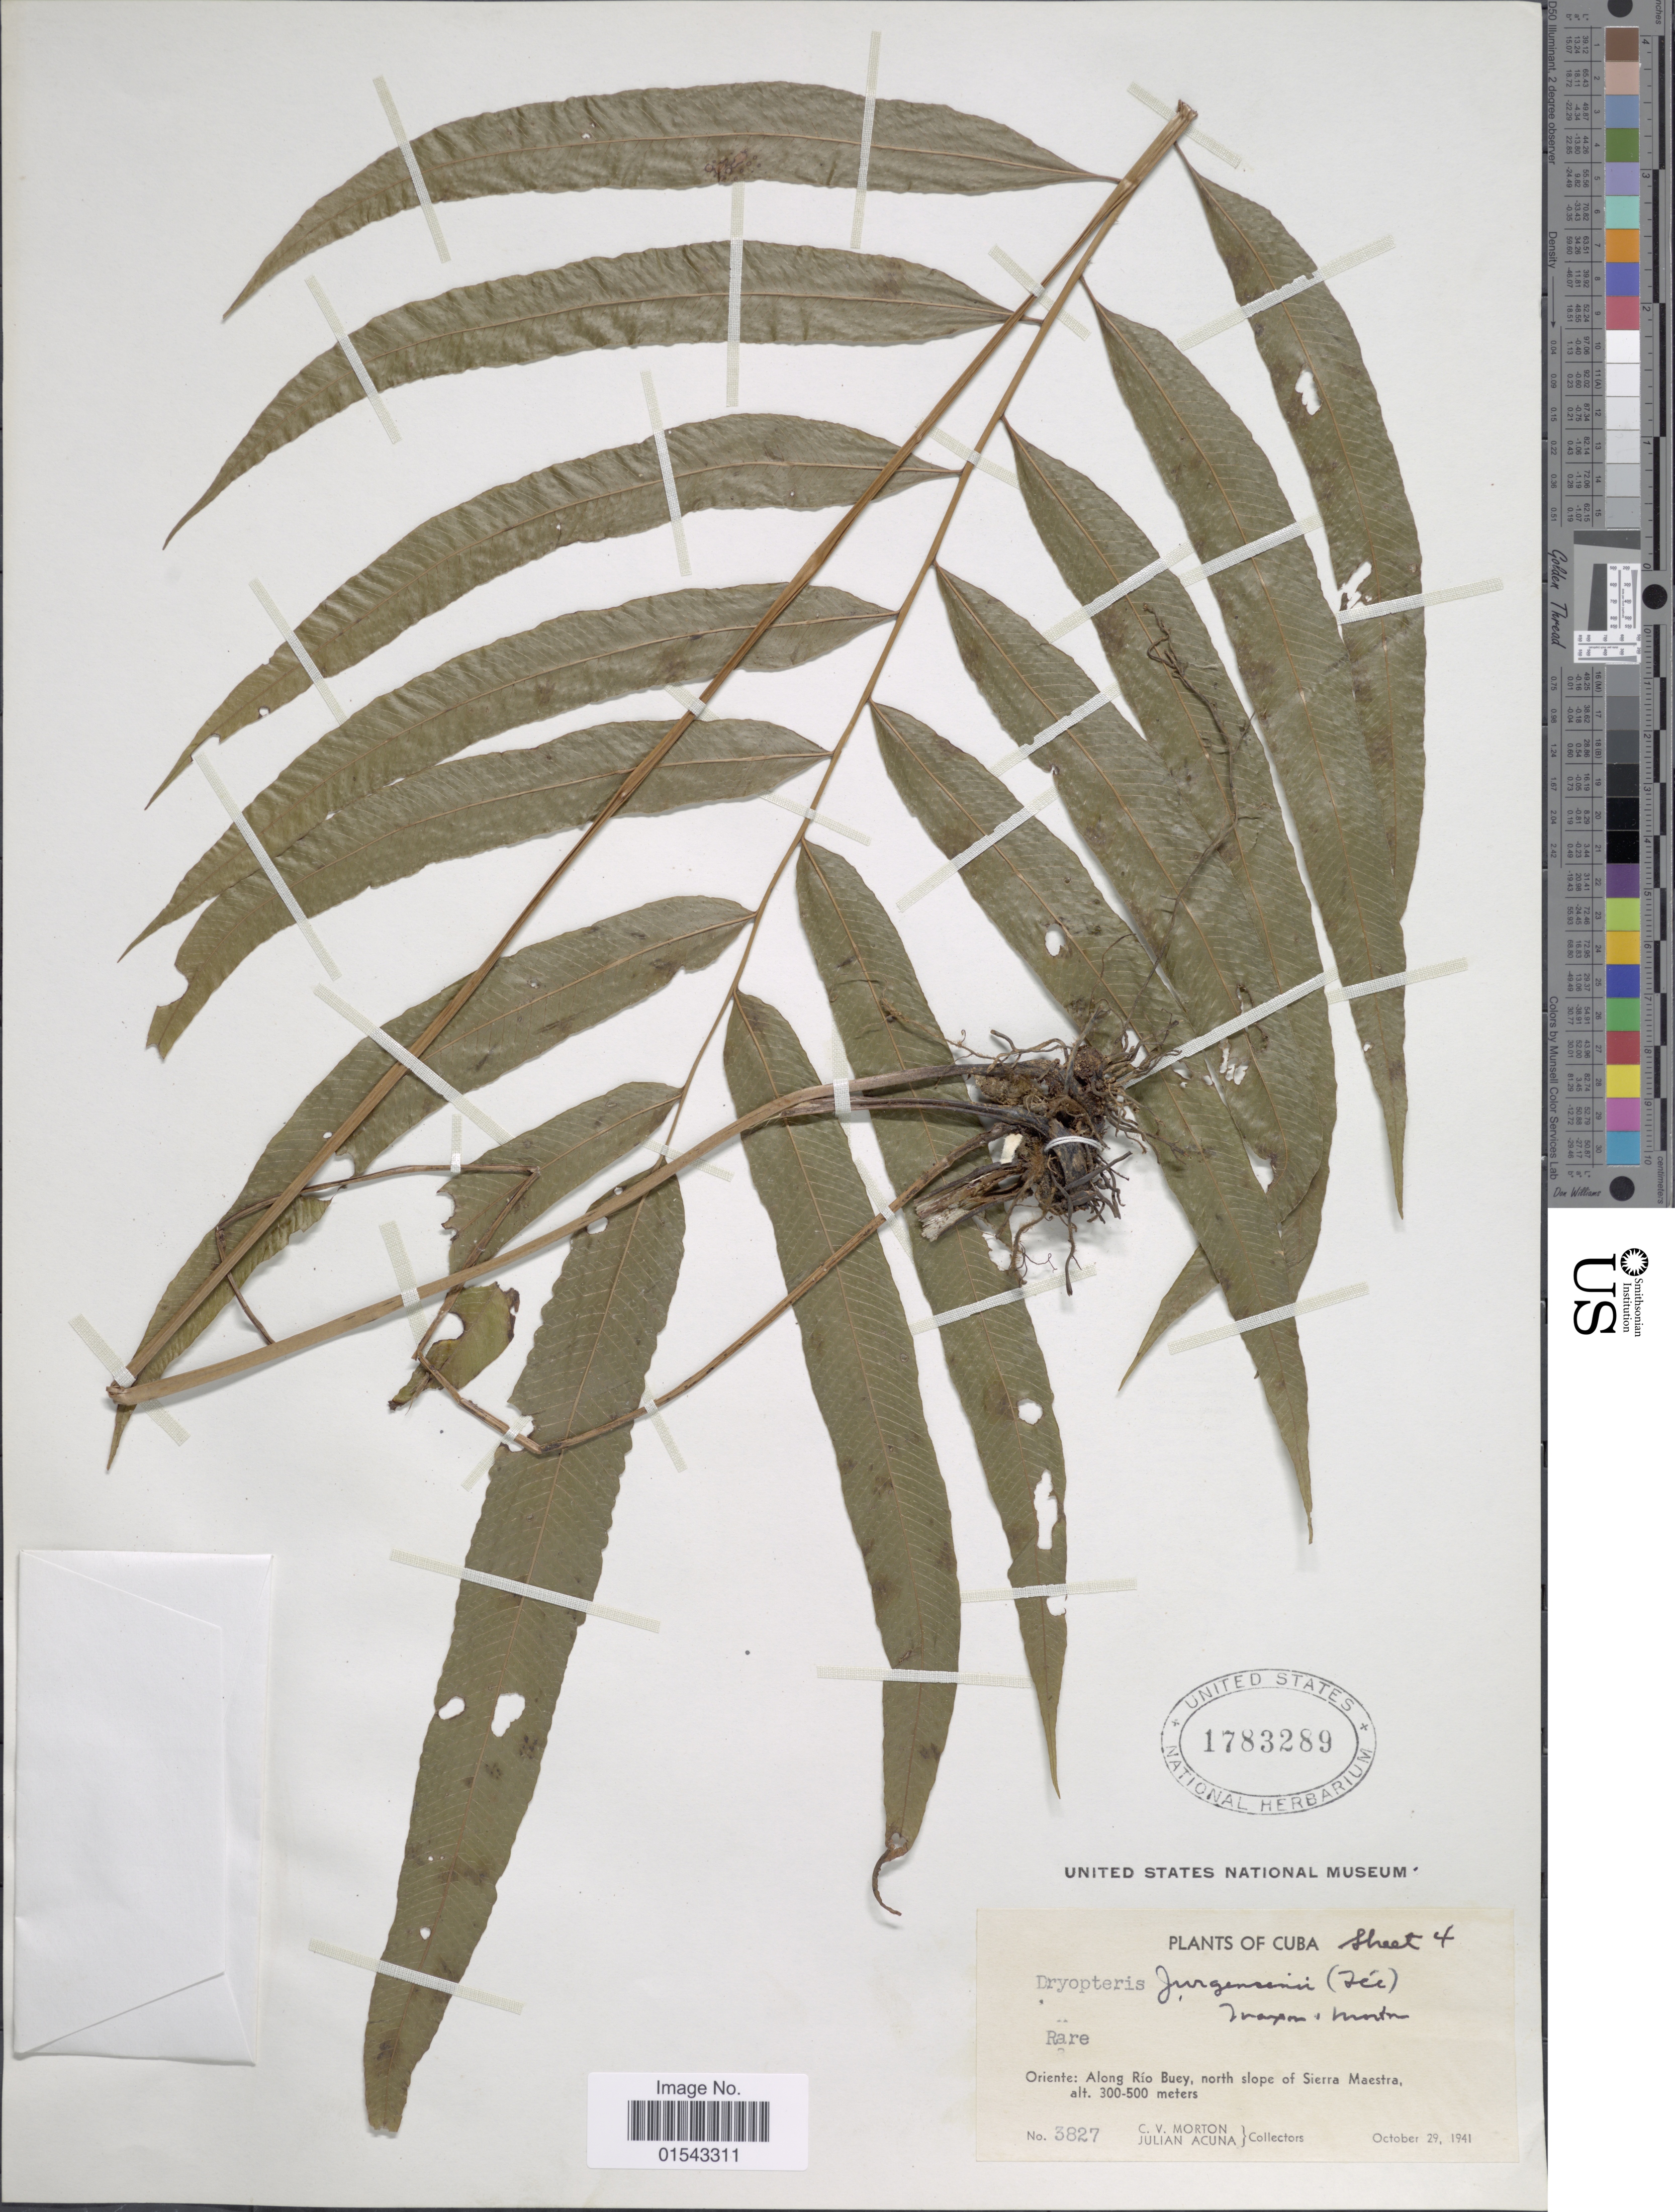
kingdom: Plantae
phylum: Tracheophyta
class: Polypodiopsida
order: Polypodiales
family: Thelypteridaceae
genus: Meniscium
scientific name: Meniscium falcatum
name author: Liebm.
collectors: C. V. Morton & J. B. Acuña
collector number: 3827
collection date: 1941-10-29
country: Cuba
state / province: Oriente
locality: Cuba, Oriente: along Rio Buey, north slope of Sierra Maestra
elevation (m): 300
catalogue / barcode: US 1783289